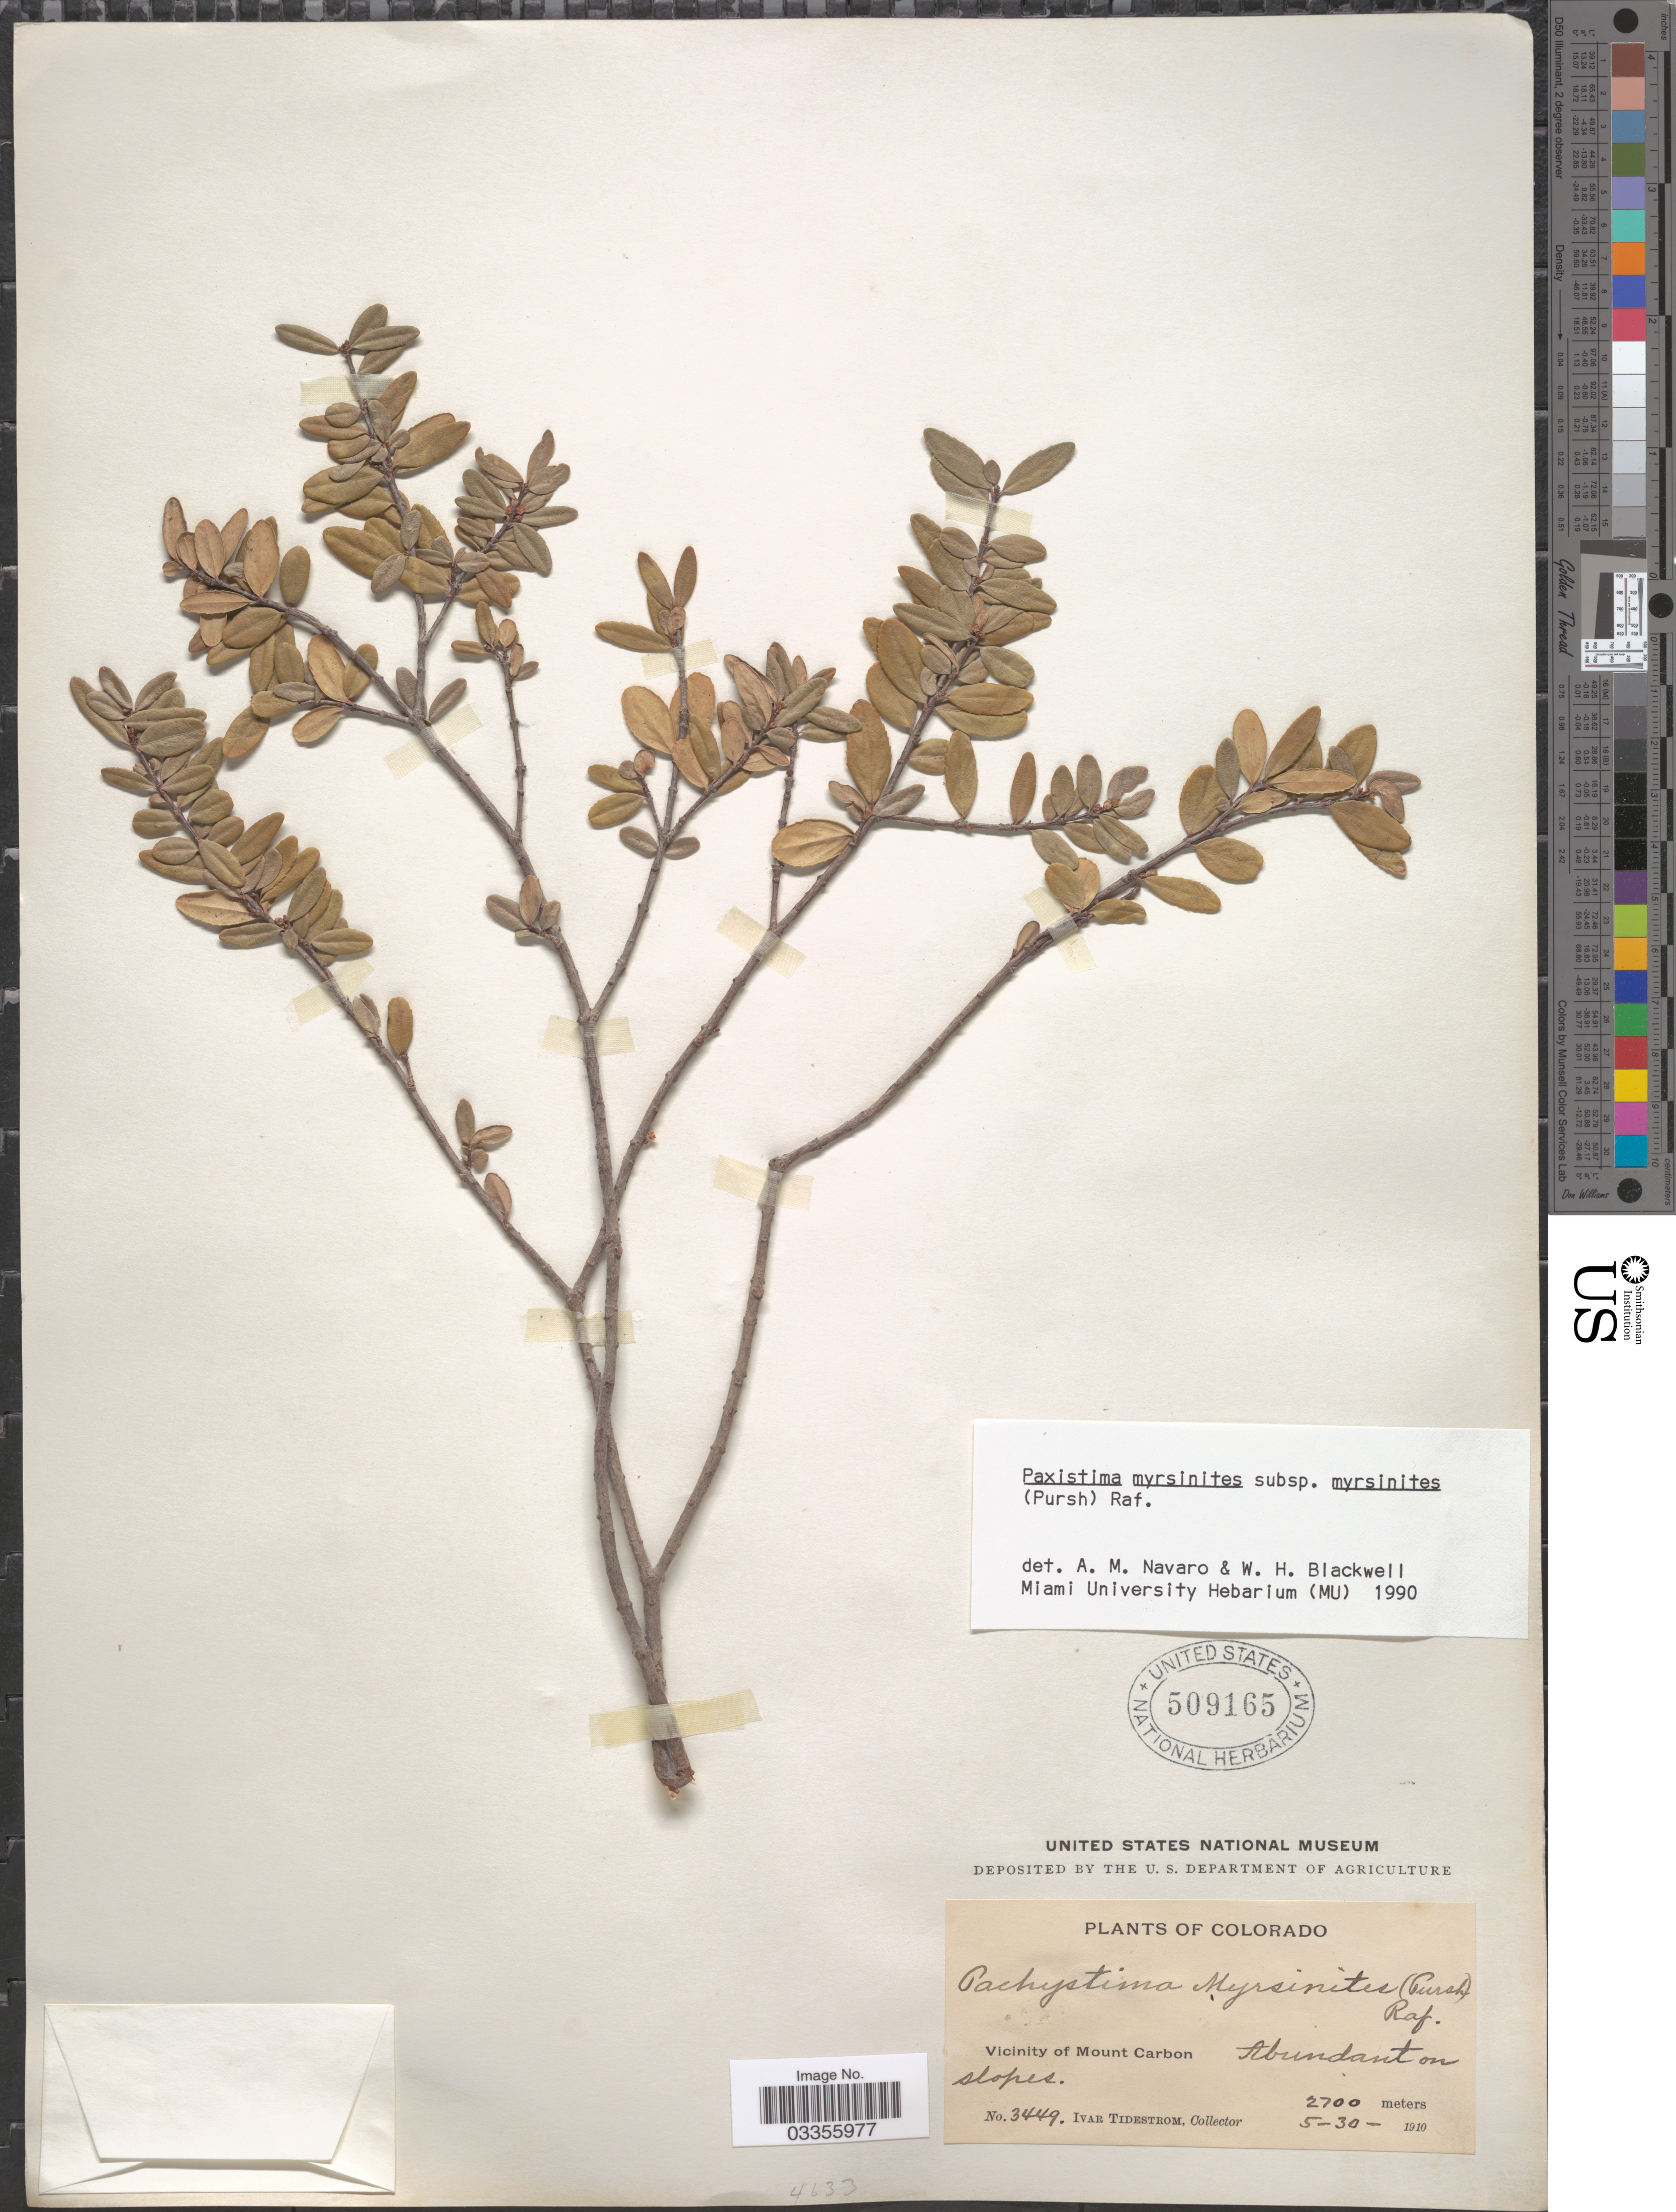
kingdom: Plantae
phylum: Tracheophyta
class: Magnoliopsida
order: Celastrales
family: Celastraceae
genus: Paxistima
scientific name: Paxistima myrsinites subsp. myrsinites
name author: (Pursh) Raf.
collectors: I. F. Tidestrom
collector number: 3449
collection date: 1910-05-30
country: United States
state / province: Colorado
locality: Vicinity of Mount Carbon.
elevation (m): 2700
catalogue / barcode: US 509165